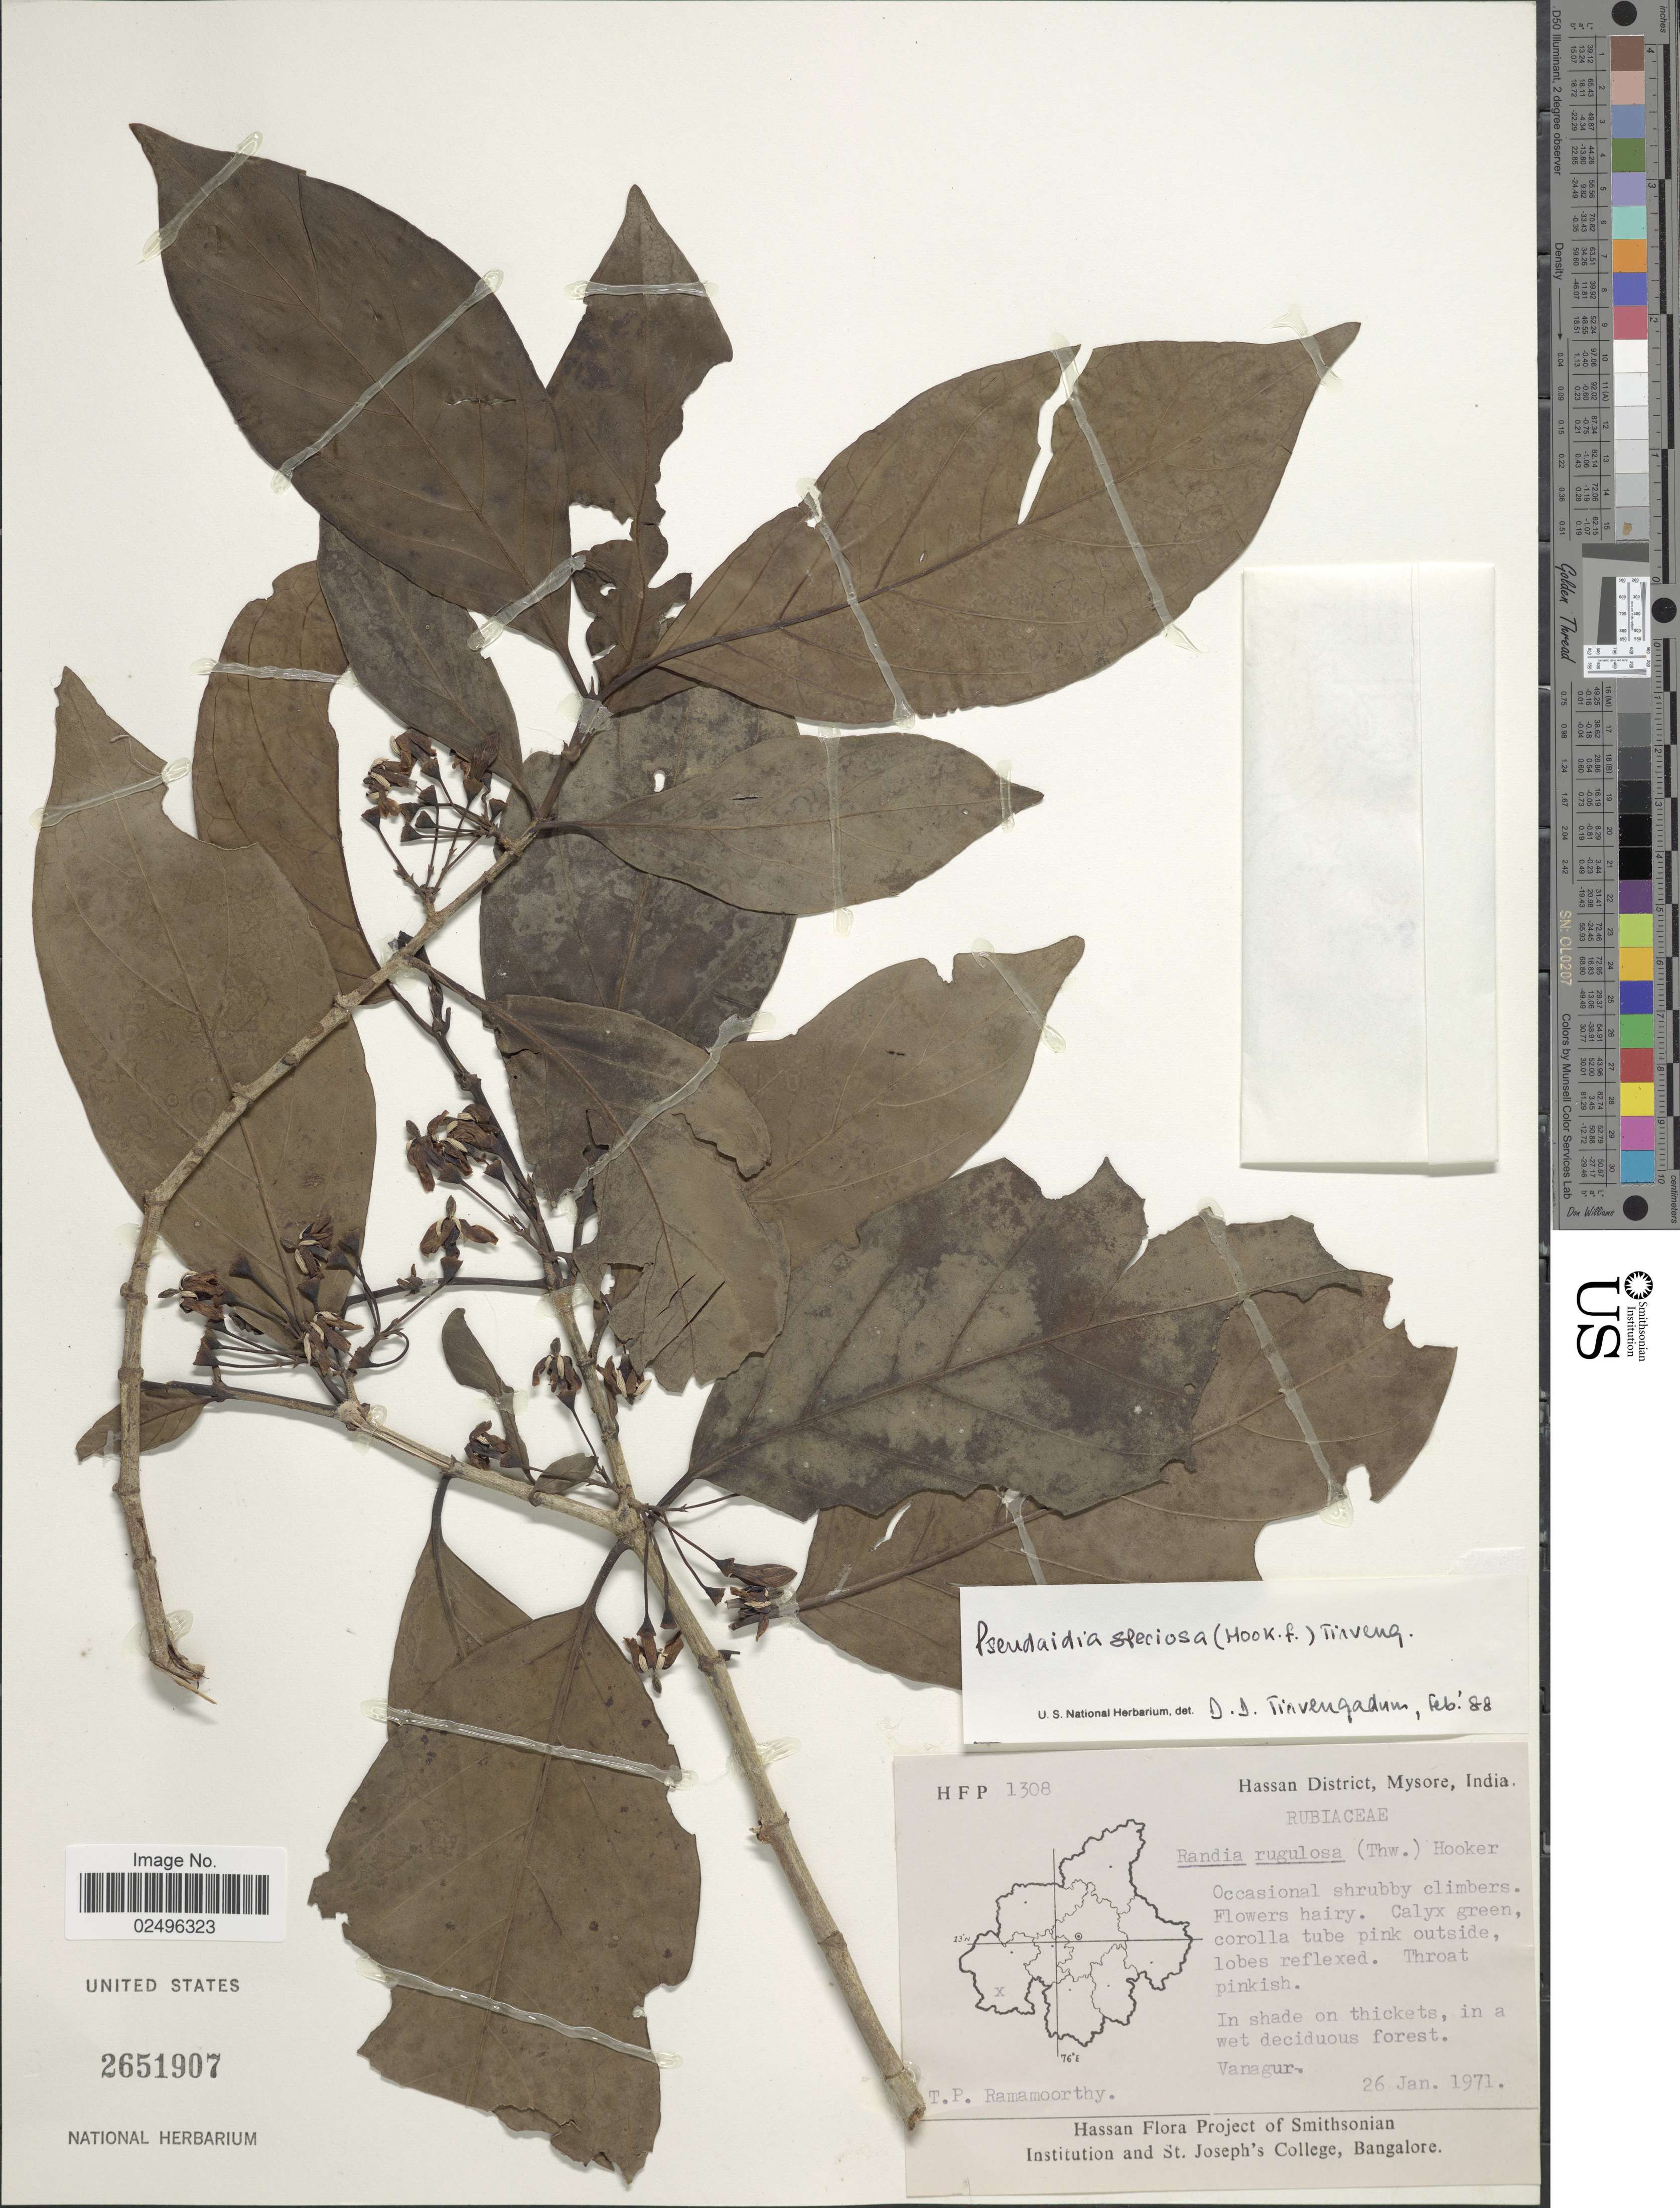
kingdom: Plantae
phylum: Tracheophyta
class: Magnoliopsida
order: Gentianales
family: Rubiaceae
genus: Pseudaidia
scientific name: Pseudaidia speciosa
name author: (Bedd.) Tirveng.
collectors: T. P. Ramamoorthy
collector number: HFP 1308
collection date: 1971-01-26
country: India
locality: Hassan District, Mysore, Vanagur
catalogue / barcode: US 2651907